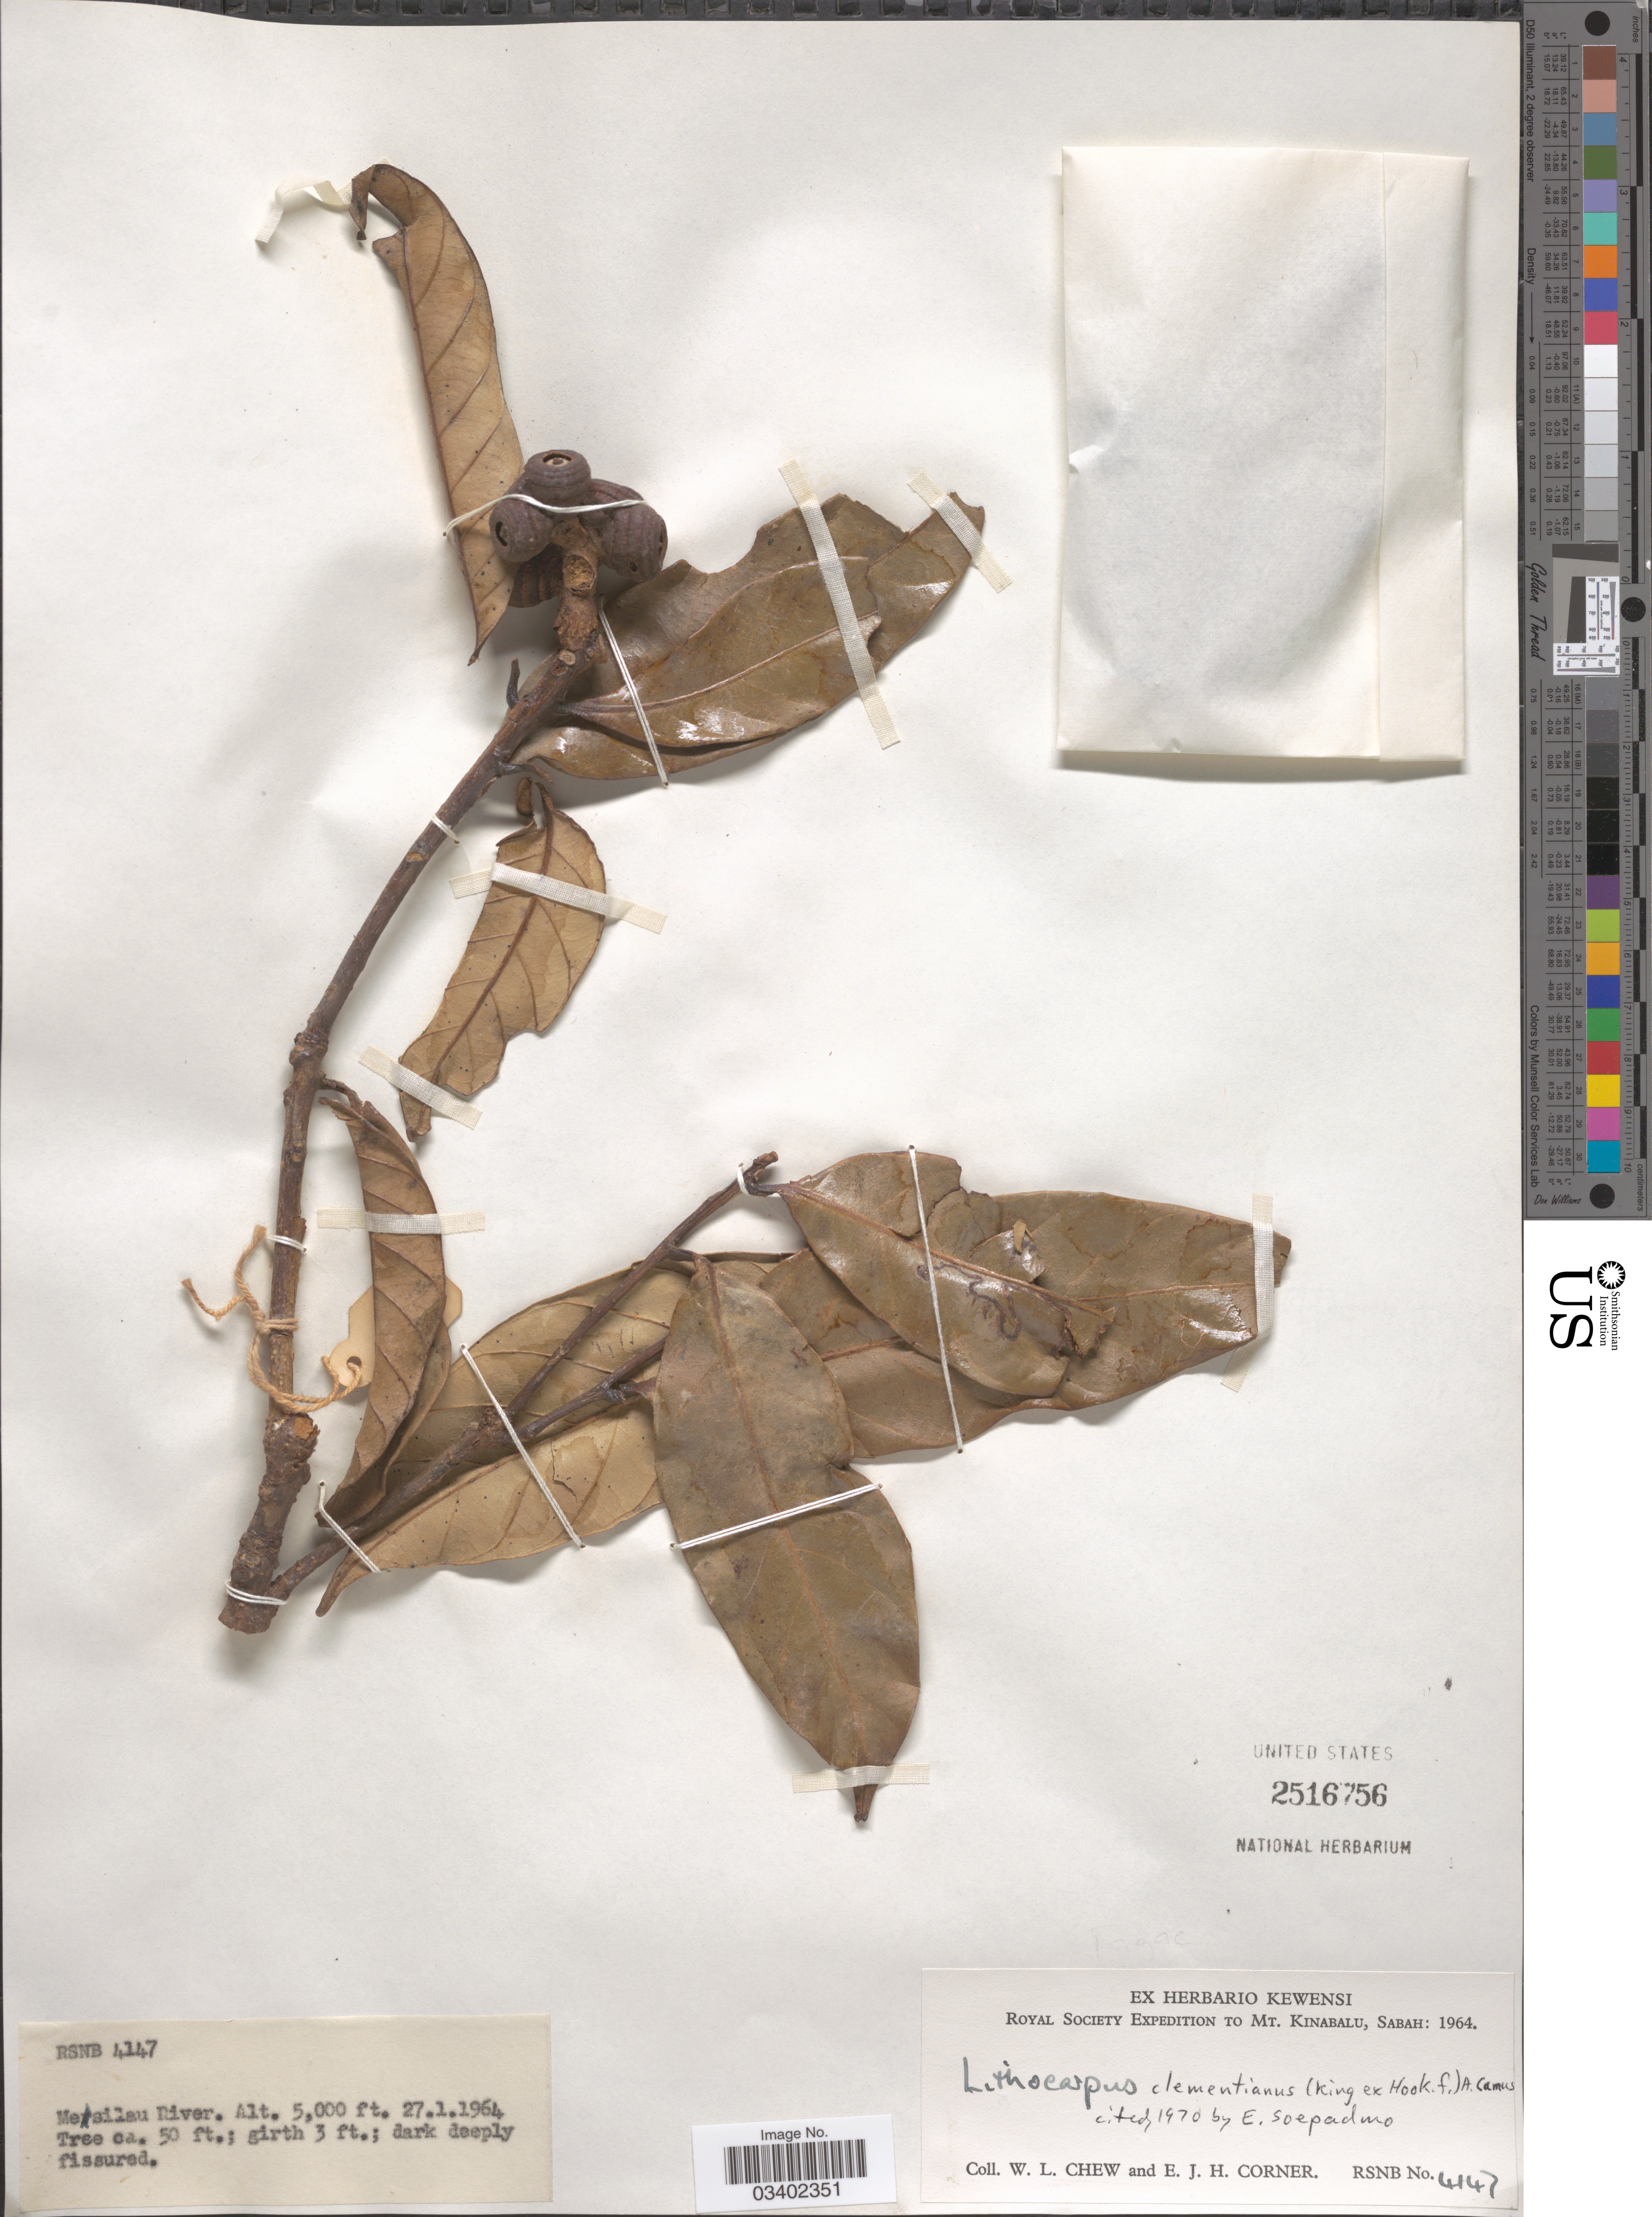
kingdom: Plantae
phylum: Tracheophyta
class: Magnoliopsida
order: Fagales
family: Fagaceae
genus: Lithocarpus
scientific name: Lithocarpus clementianus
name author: (King ex Hook. f.) A. Camus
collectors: W. Chew & E. Corner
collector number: RSNB 4147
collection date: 1964-01-27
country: Malaysia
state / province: Sabah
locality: Mt. Kinabalu. Mesilau River.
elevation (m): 1524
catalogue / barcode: US 2516756